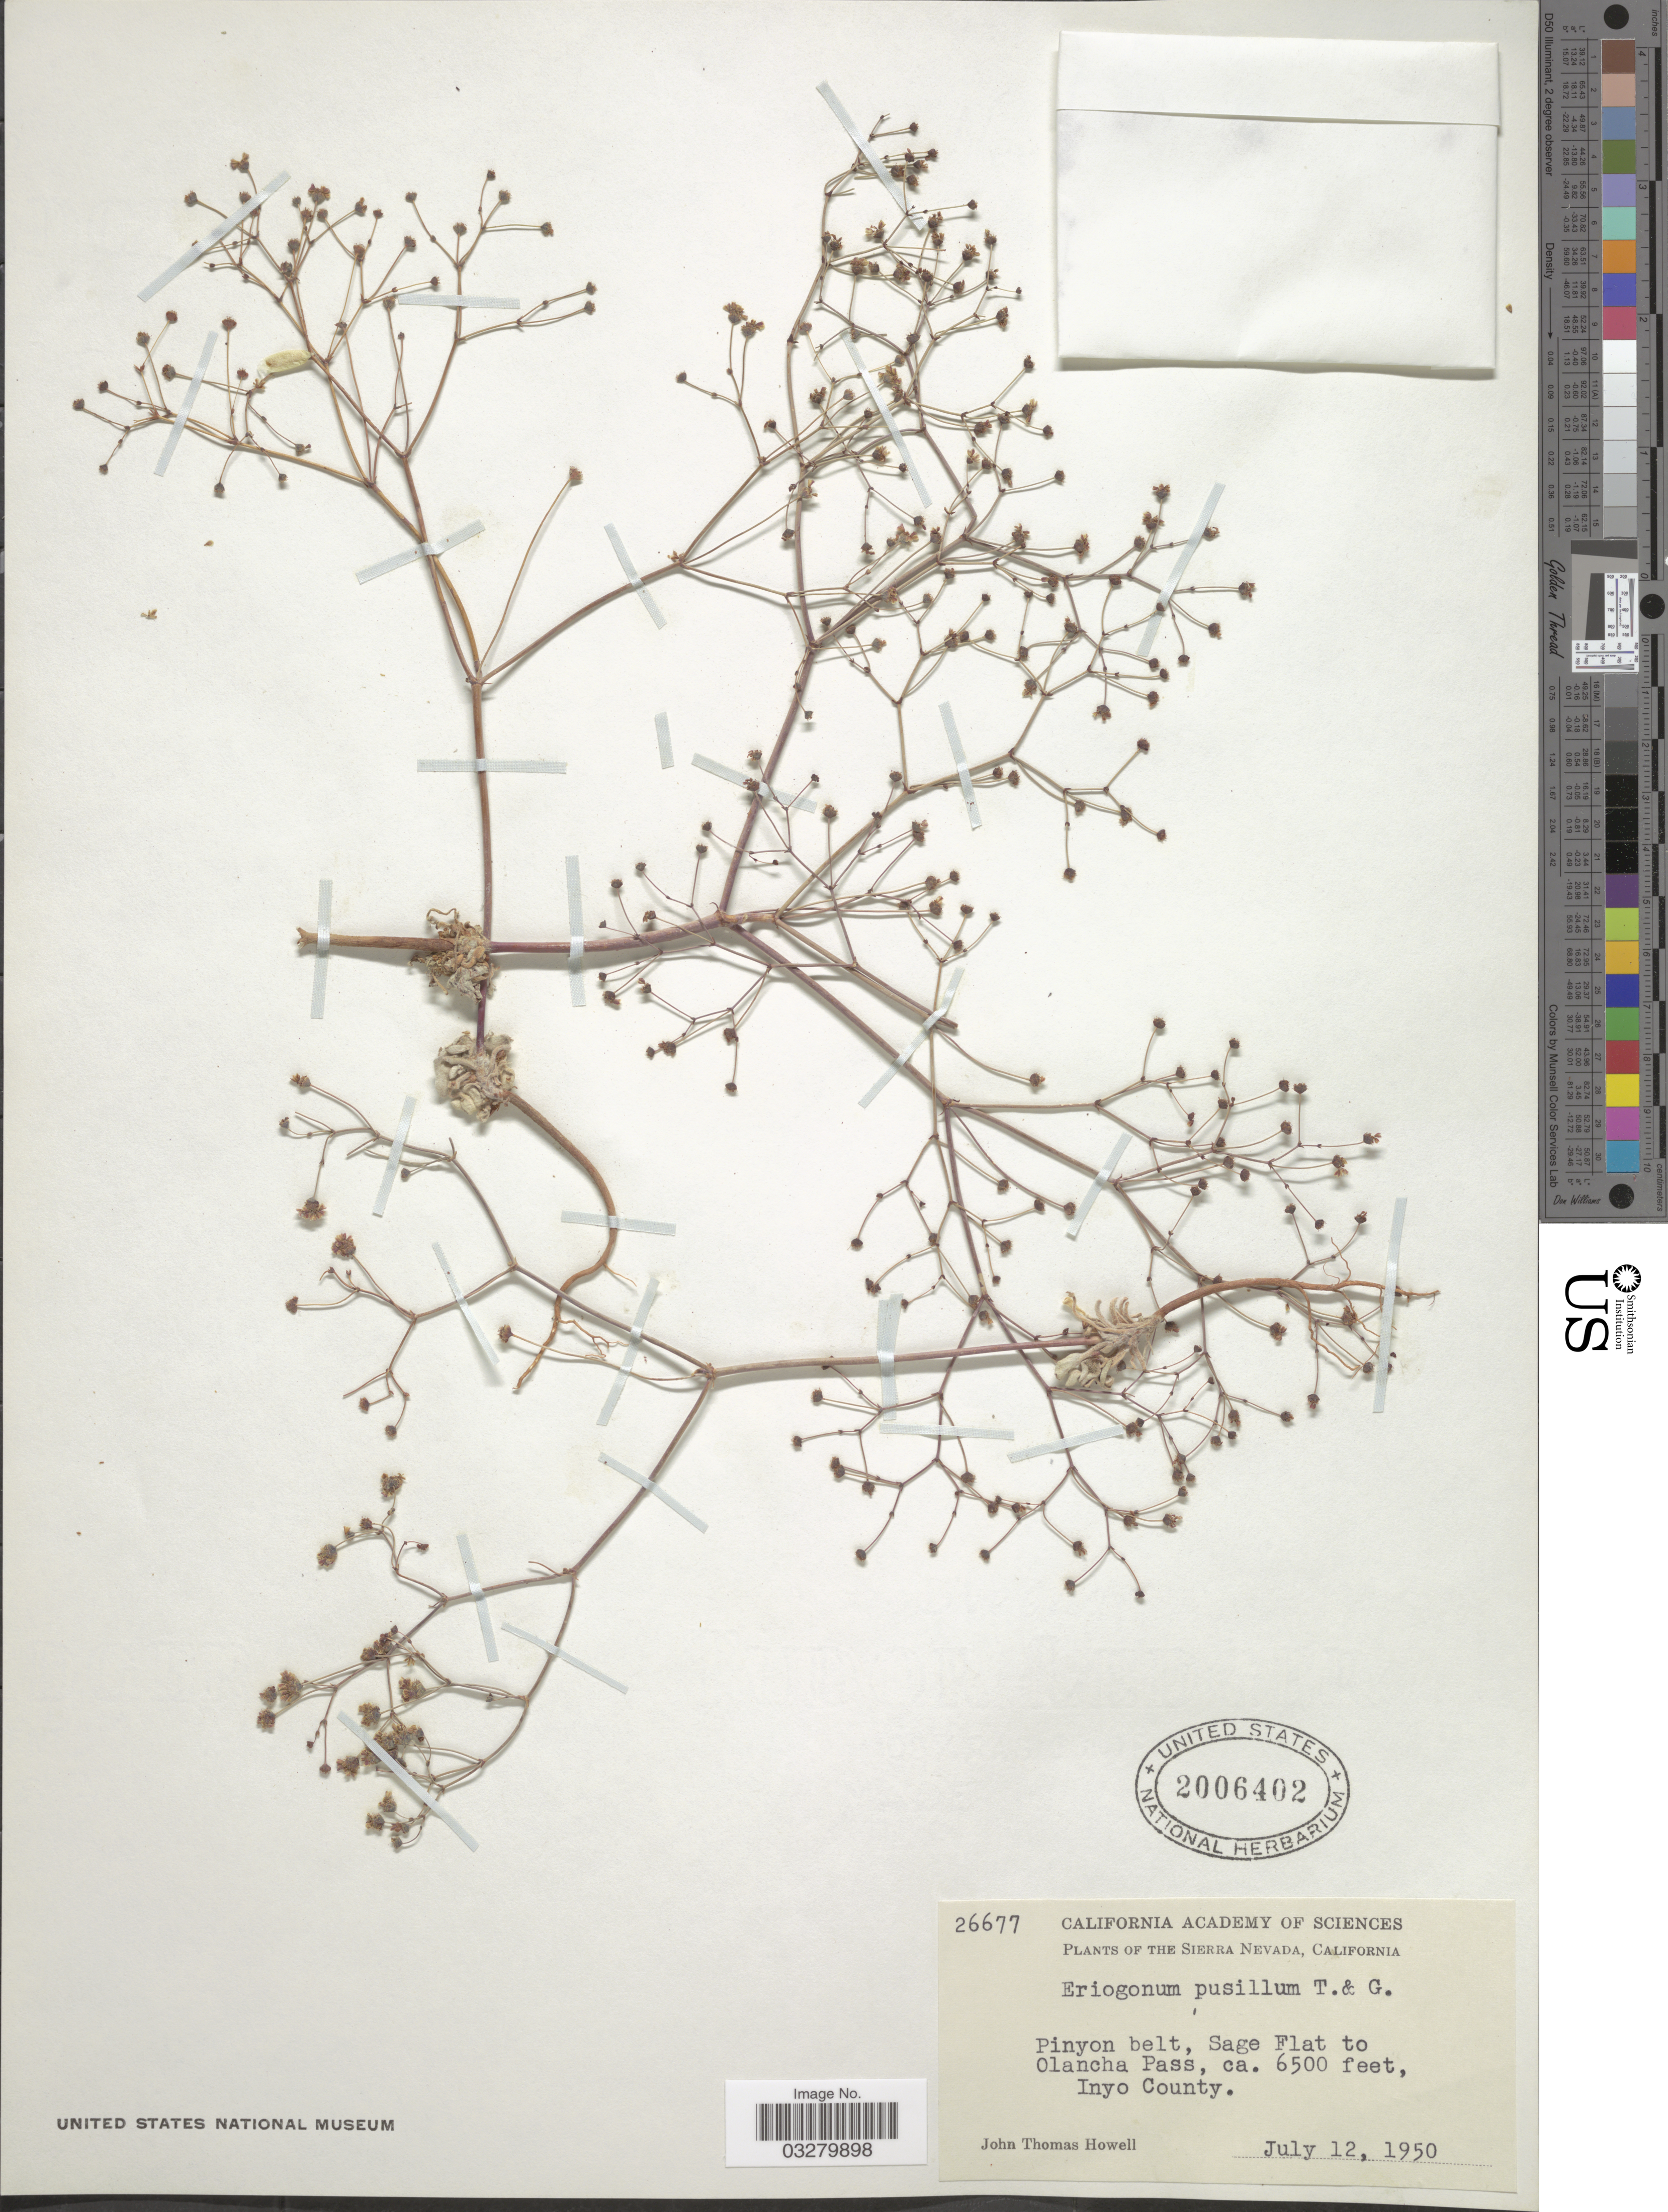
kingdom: Plantae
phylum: Tracheophyta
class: Magnoliopsida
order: Caryophyllales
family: Polygonaceae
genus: Eriogonum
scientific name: Eriogonum pusillum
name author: Torr. & A. Gray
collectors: J. T. Howell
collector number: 26677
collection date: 1950-07-12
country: United States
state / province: California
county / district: Inyo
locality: The Sierra Nevada, Pinyon belt, Sage Flat to Olancha Pass, Inyo County.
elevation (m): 1981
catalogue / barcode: US 2006402